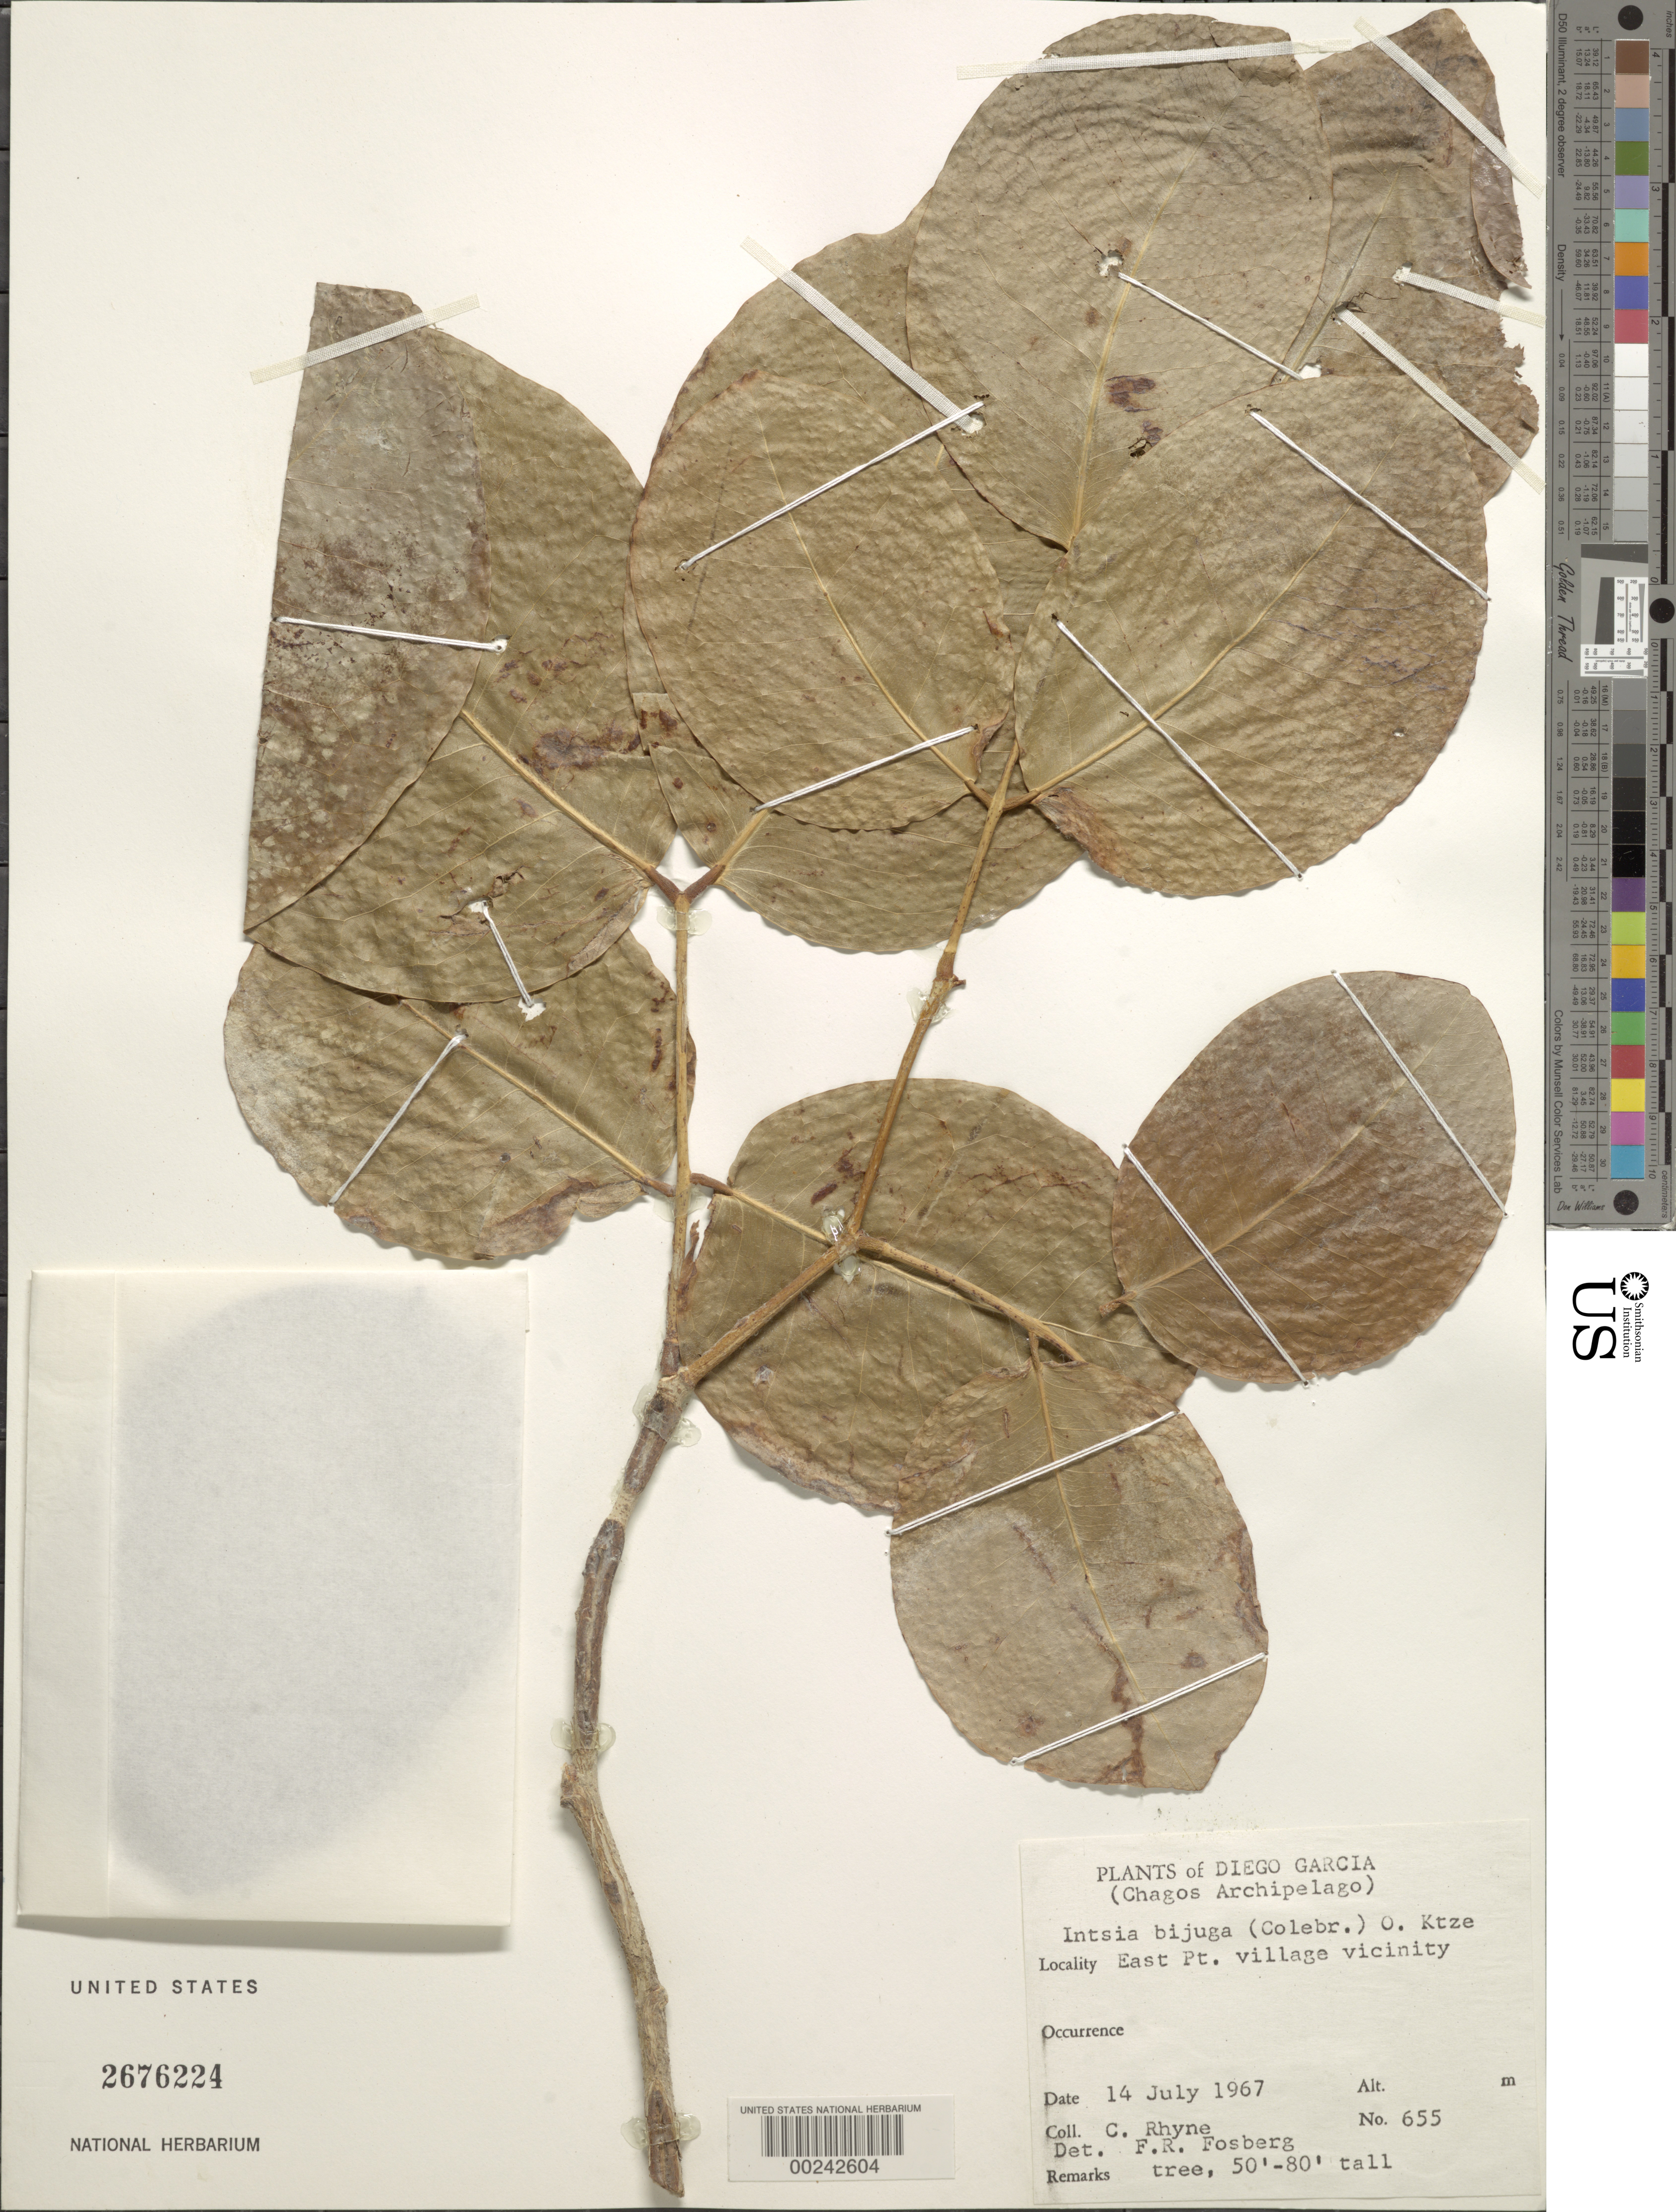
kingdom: Plantae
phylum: Tracheophyta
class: Magnoliopsida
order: Fabales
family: Fabaceae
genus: Intsia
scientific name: Intsia bijuga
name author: (Colebr.) Kuntze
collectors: C. Rhyne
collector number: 655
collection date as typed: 14 Jul 1967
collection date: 1967-07-14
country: British Indian Ocean Territory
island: Diego Garcia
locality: East Pt. Village vicinity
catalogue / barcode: US 2676224